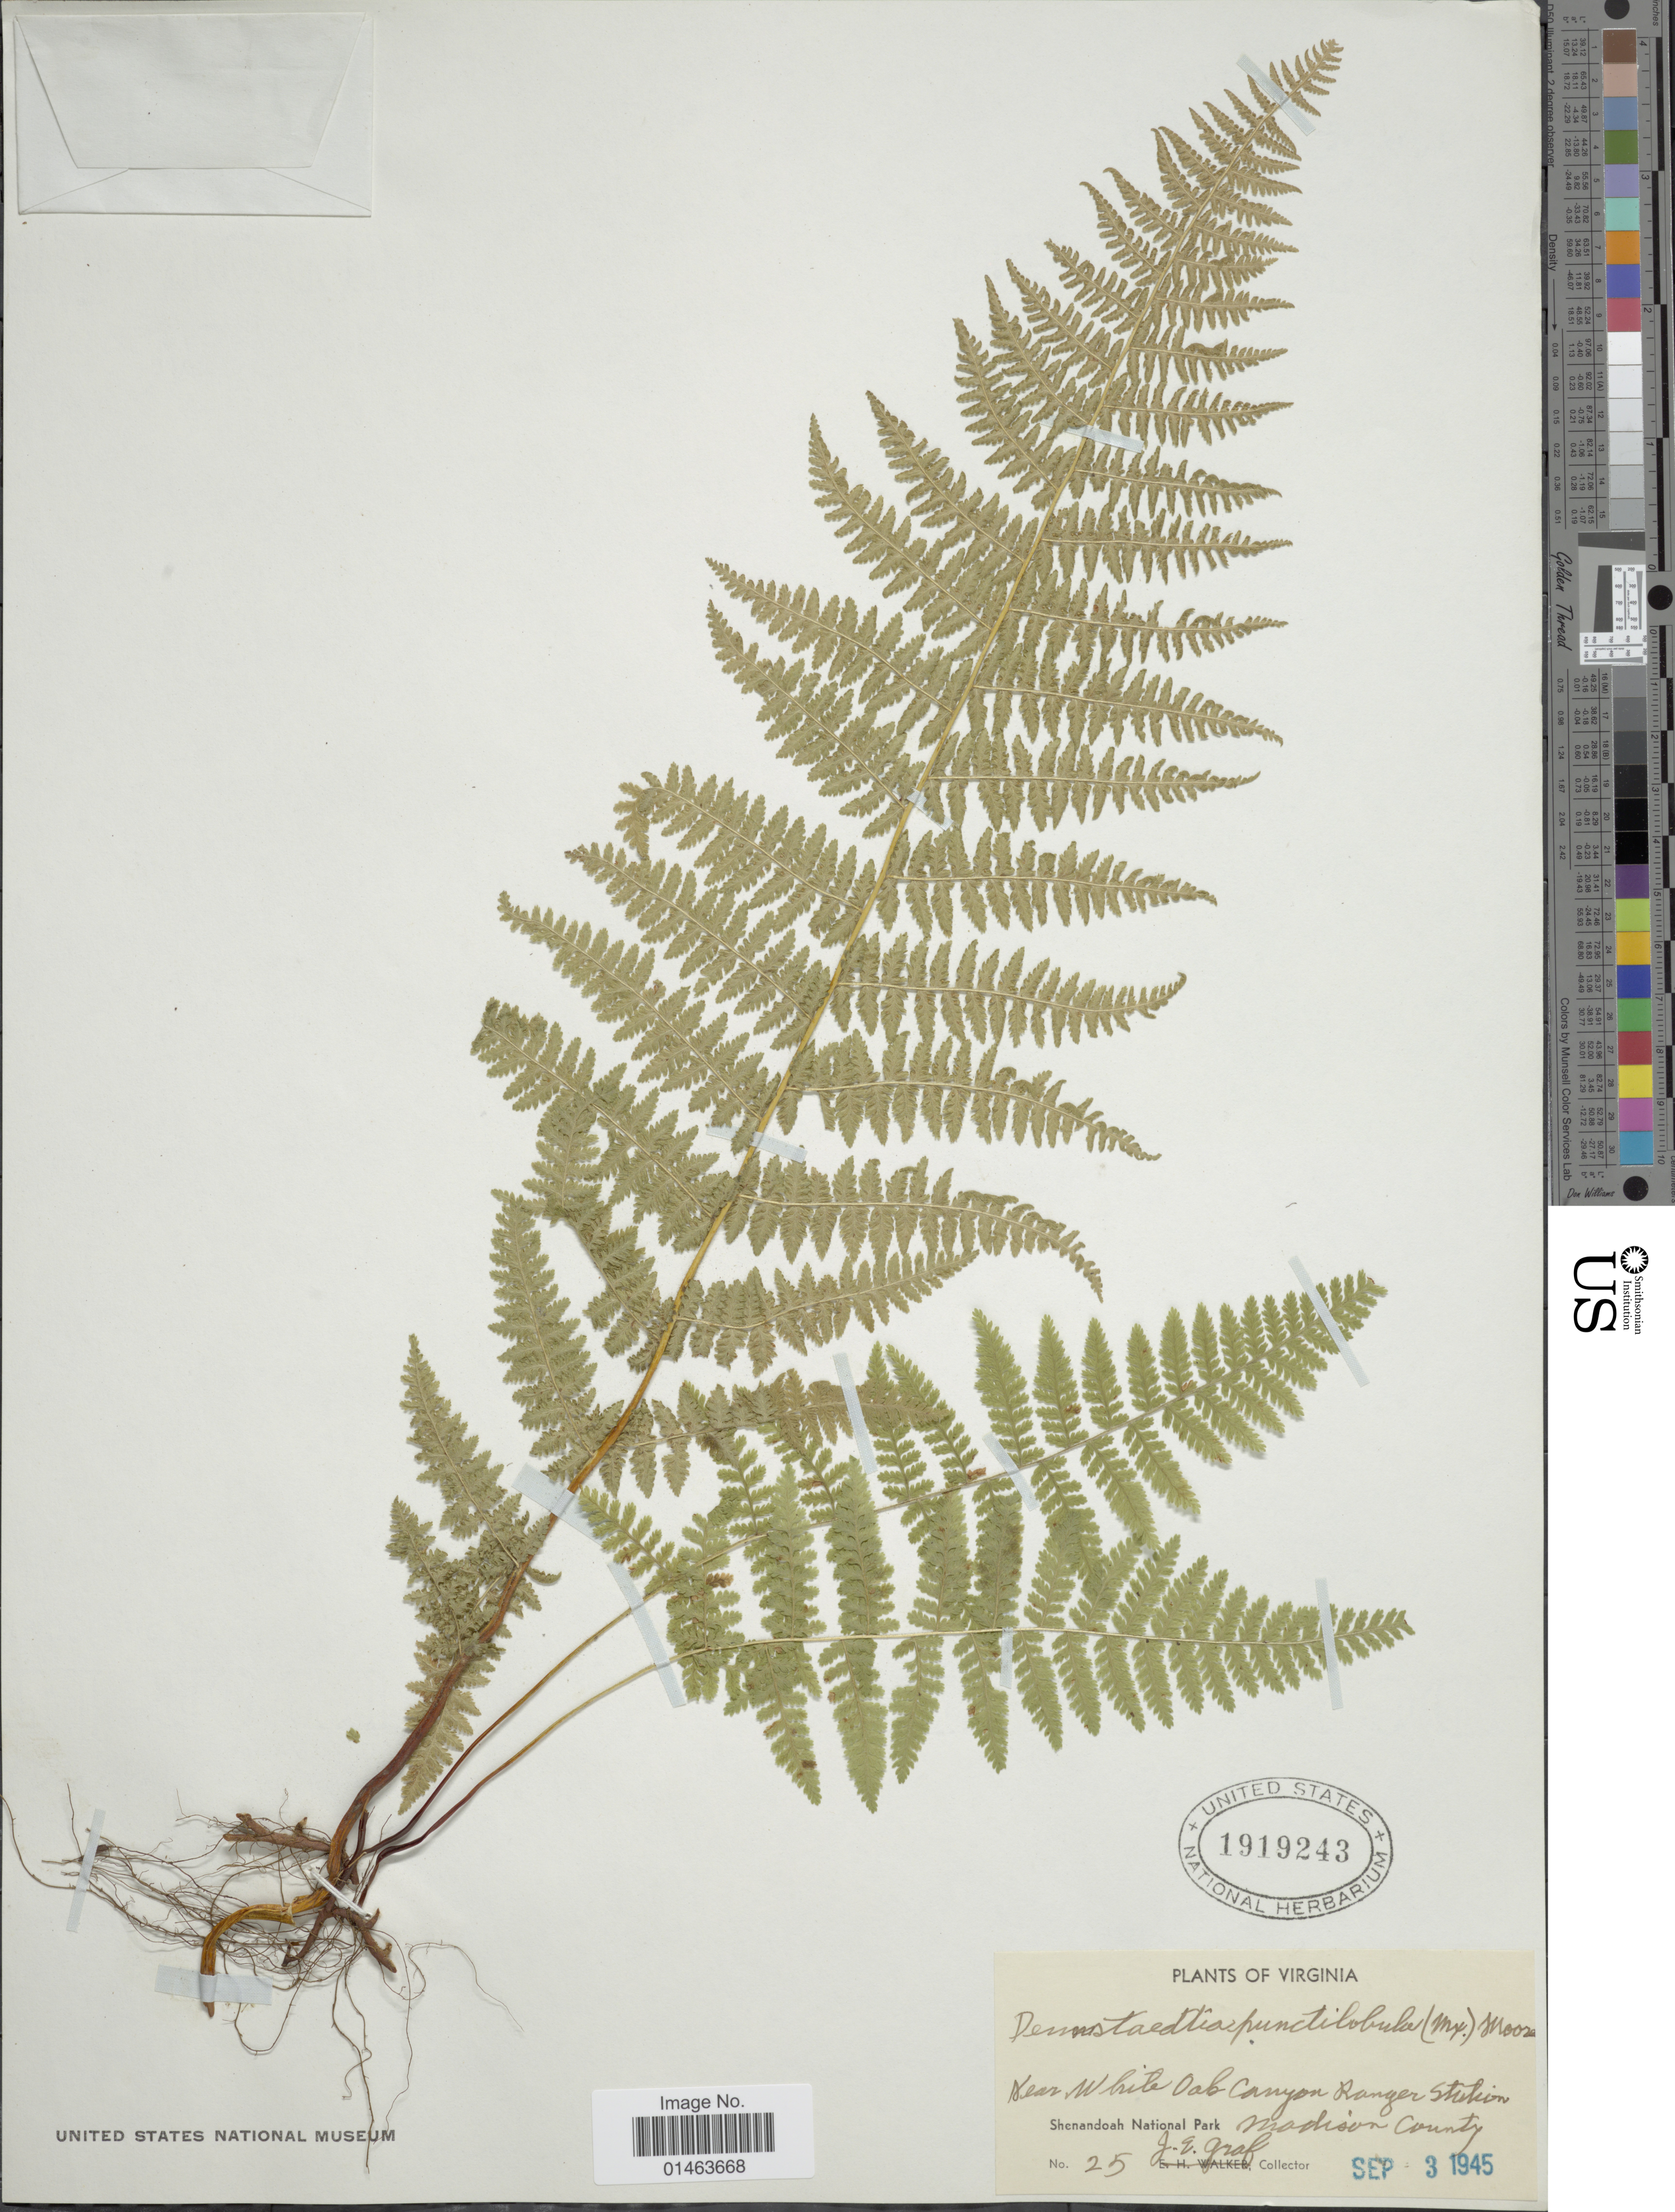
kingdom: Plantae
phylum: Tracheophyta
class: Polypodiopsida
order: Polypodiales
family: Dennstaedtiaceae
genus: Dennstaedtia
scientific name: Dennstaedtia punctilobula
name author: (Michx.) T. Moore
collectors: J. Graf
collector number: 25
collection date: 1945-09-03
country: United States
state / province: Virginia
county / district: Madison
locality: Virginia, near White Oak Canyon Ranger Station, Shenandoah National Park, Madison County.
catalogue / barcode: US 1919243